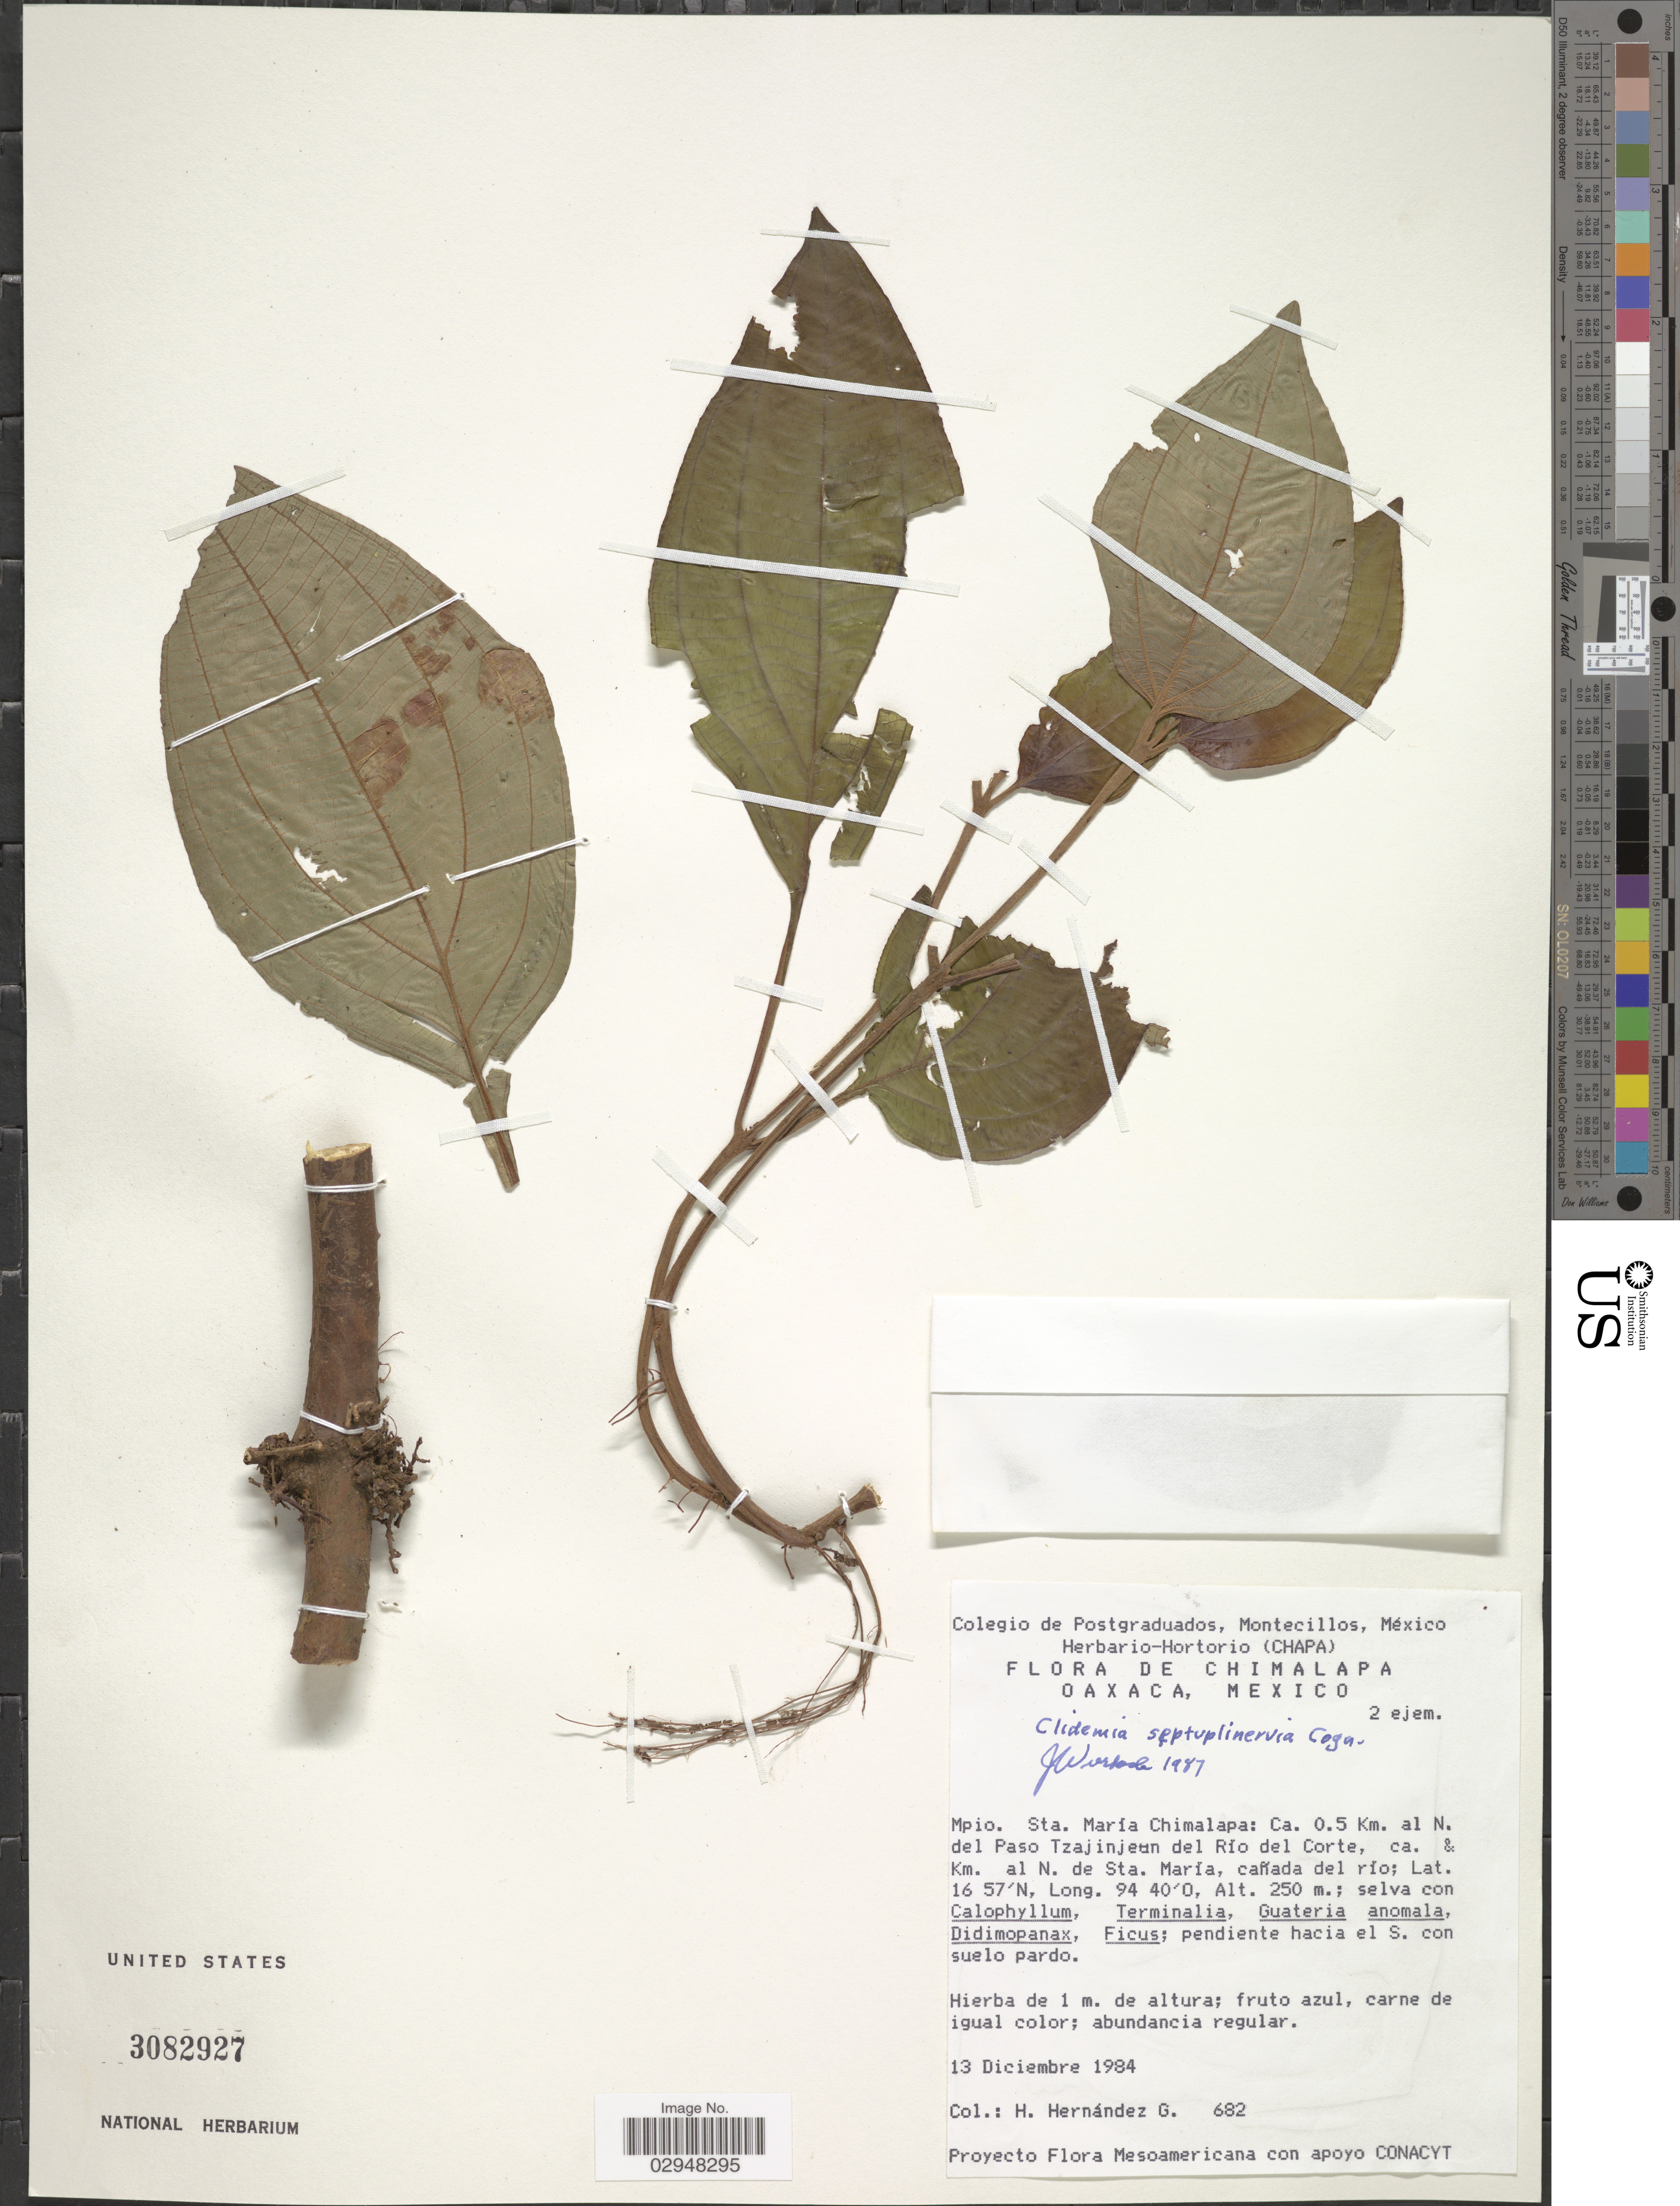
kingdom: Plantae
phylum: Tracheophyta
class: Magnoliopsida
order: Myrtales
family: Melastomataceae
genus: Clidemia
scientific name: Clidemia septuplinervia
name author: Cogn.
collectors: H. Hernandez G.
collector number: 682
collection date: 1984-12-13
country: Mexico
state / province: Oaxaca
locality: Chimalapa, Mpio. Sta. María Chimalapa, ca. 0.5 Km. al N. del Paso Tzajinjeun del Río del Corte, ca. & Km. al N. de Sta. María, cañada del río.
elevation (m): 250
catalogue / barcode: US 3082927